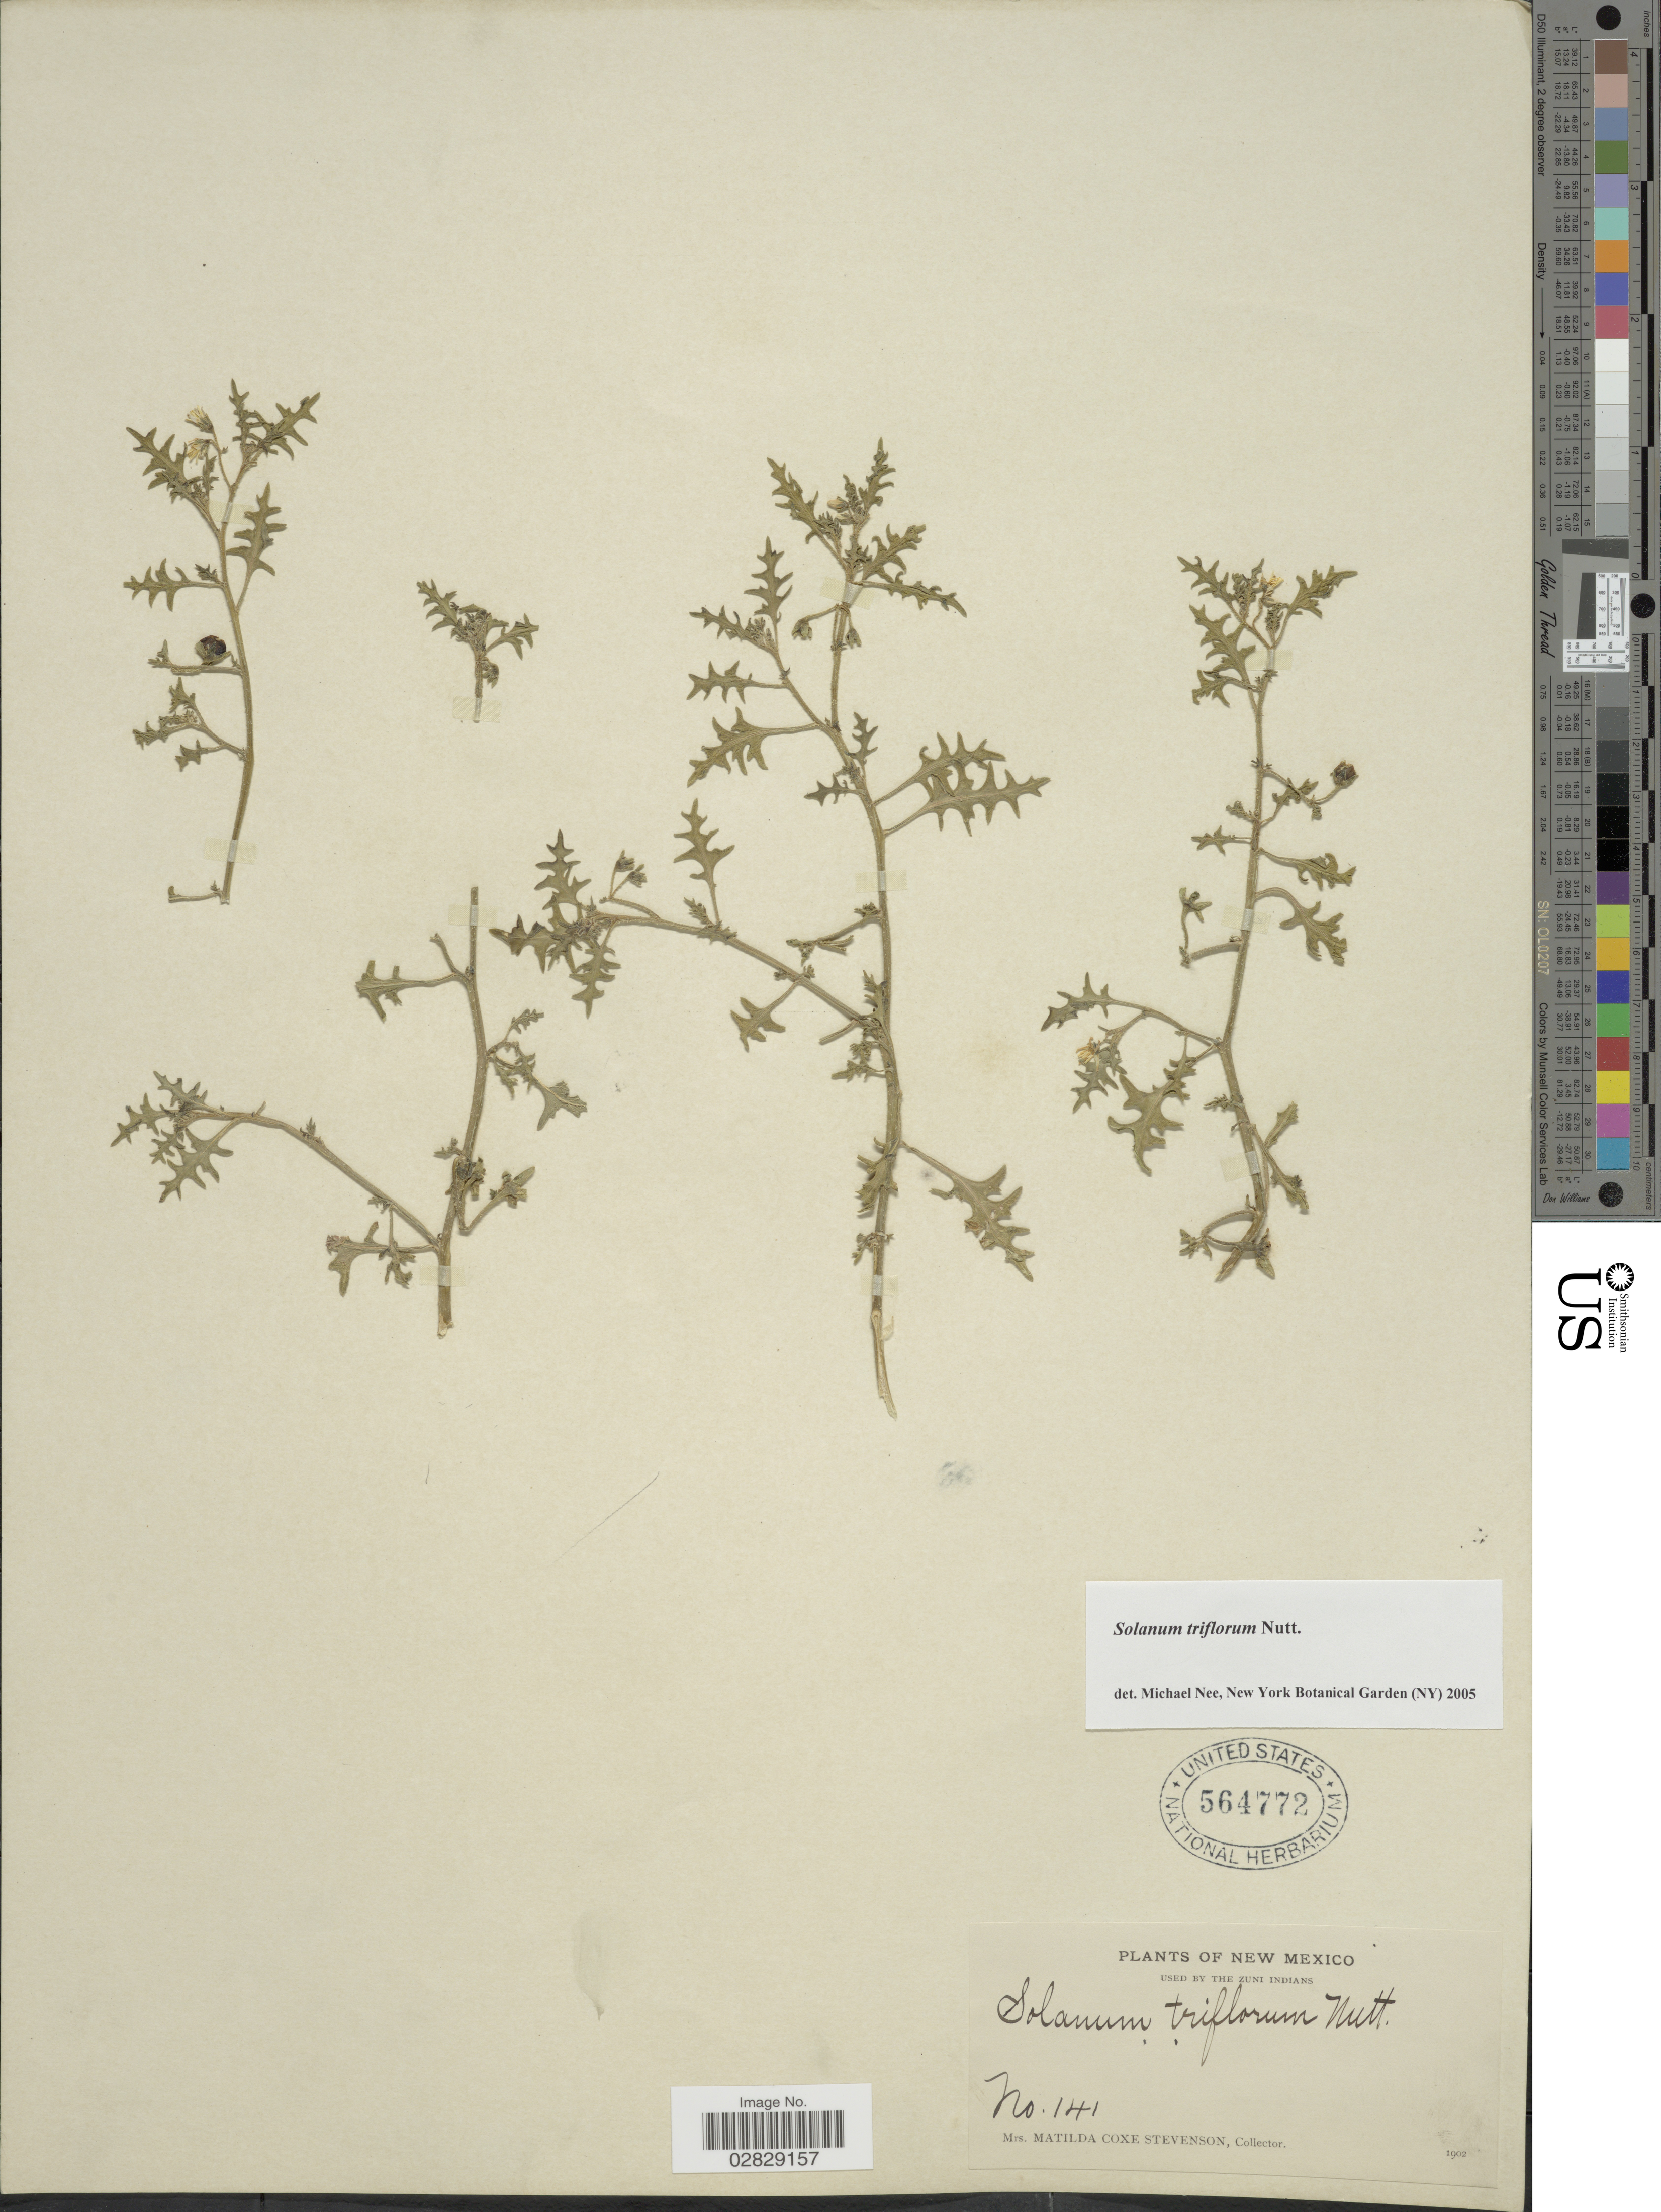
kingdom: Plantae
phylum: Tracheophyta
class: Magnoliopsida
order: Solanales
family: Solanaceae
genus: Solanum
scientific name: Solanum triflorum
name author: Nutt.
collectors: M. Stevenson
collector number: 141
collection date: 1902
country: United States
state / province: New Mexico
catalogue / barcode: US 564772